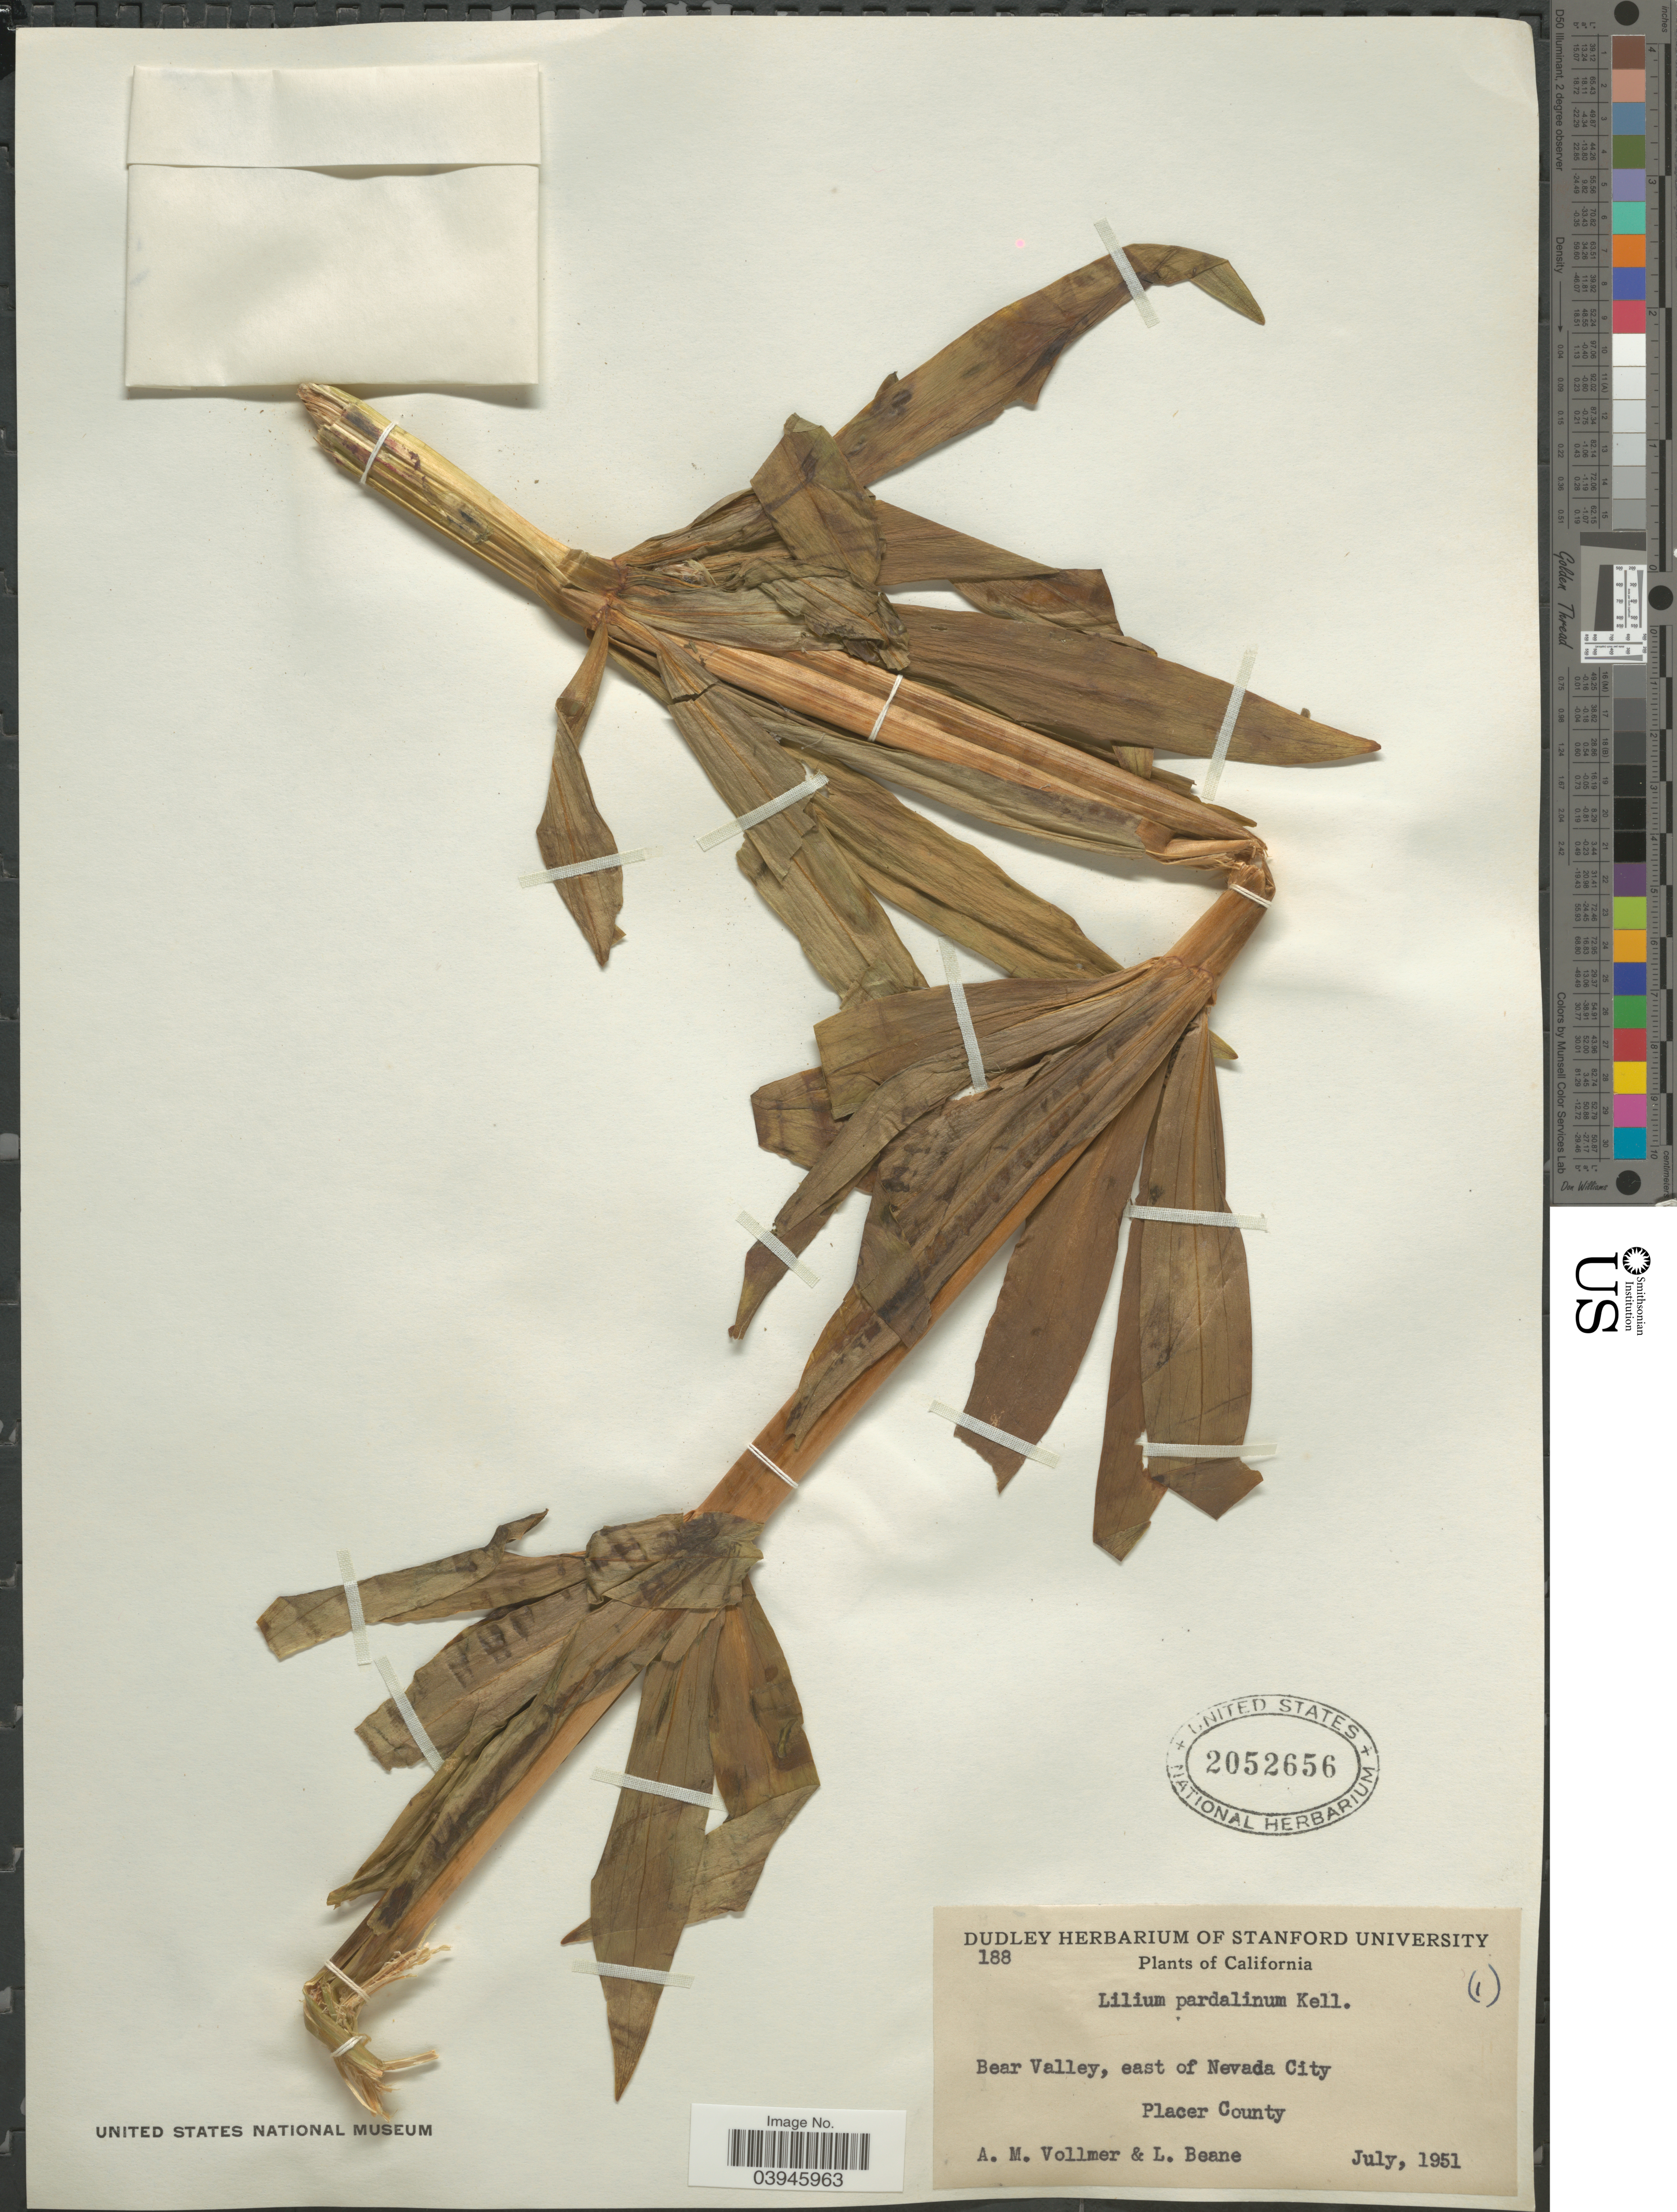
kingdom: Plantae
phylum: Tracheophyta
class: Liliopsida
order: Liliales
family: Liliaceae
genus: Lilium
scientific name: Lilium pardalinum subsp. pardalinum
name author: Kellogg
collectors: A. Vollmer & L. Beane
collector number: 188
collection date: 1951-07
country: United States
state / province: California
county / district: Placer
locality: Bear Valley, east of Nevada City. Placer County.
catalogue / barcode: US 2052656